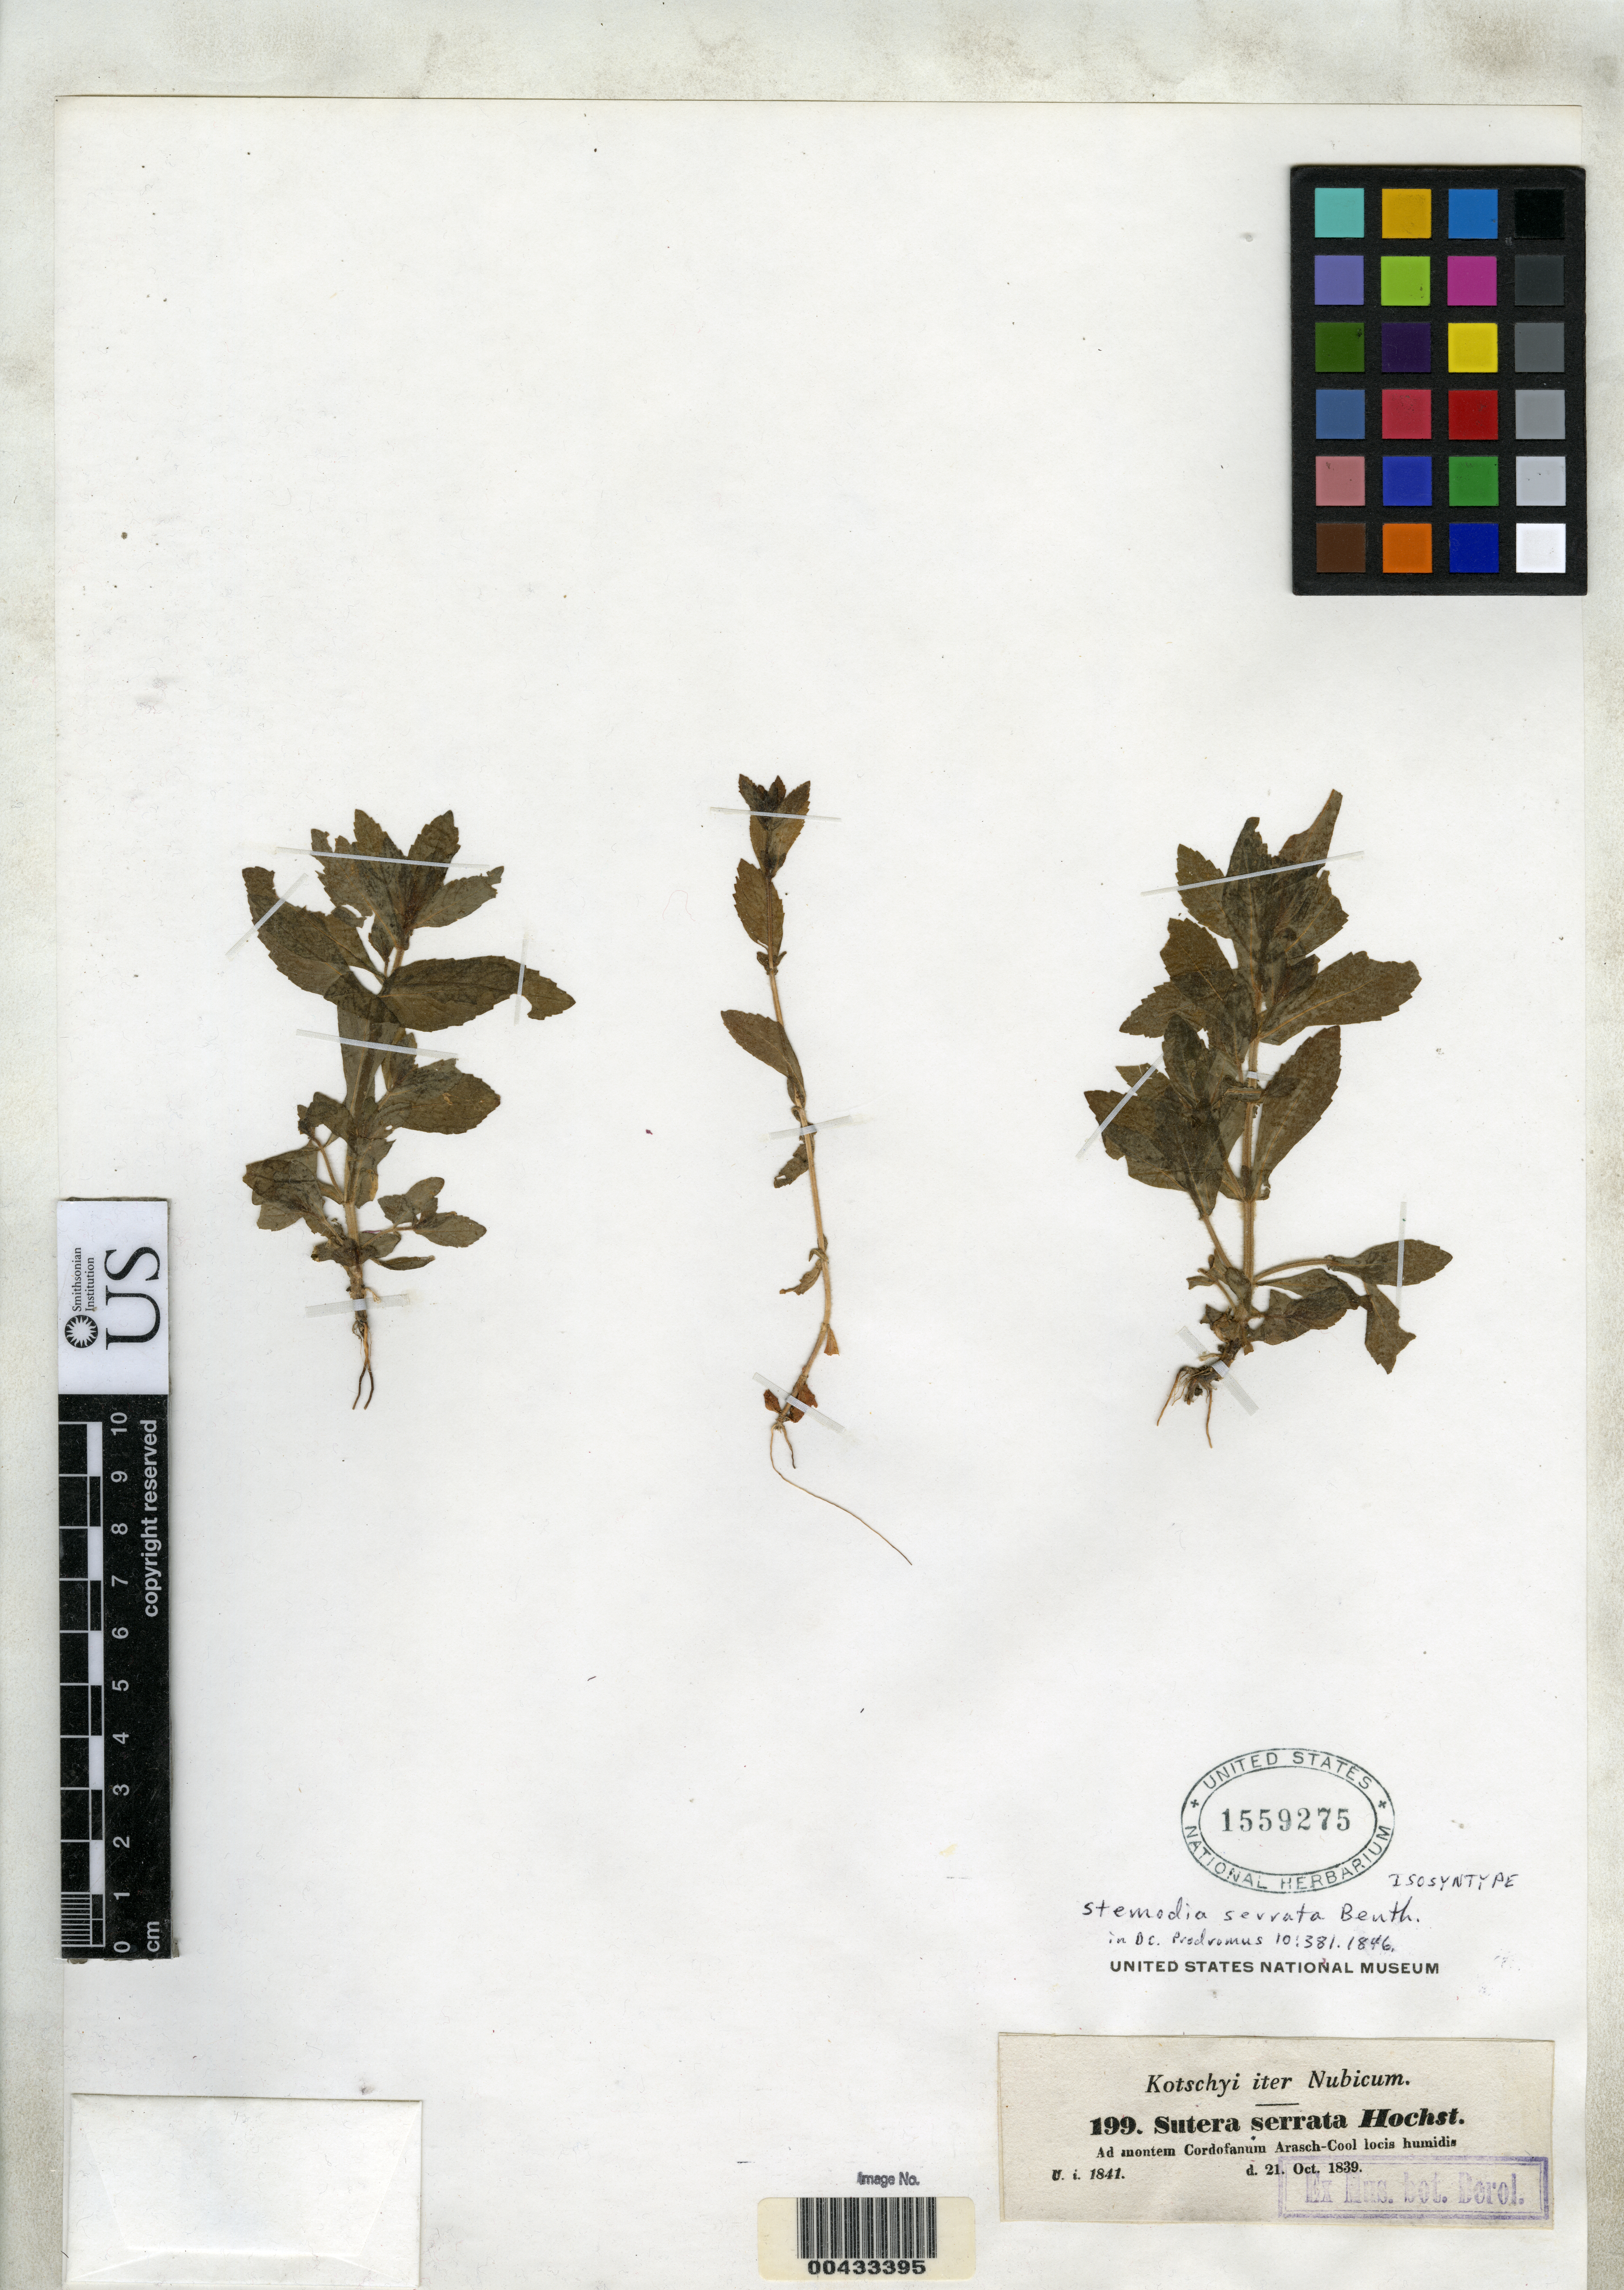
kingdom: Plantae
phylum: Tracheophyta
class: Magnoliopsida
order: Lamiales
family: Plantaginaceae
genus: Stemodia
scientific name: Stemodia serrata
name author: Benth. in DC.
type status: Isosyntype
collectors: K. G. Kotschy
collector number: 199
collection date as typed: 21 Oct 1839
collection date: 1839-10-21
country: Sudan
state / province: An Nīl al Ābyaḍ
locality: Ad montem Cordofanum Arasch-coollocis Humidis.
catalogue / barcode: US 1559275